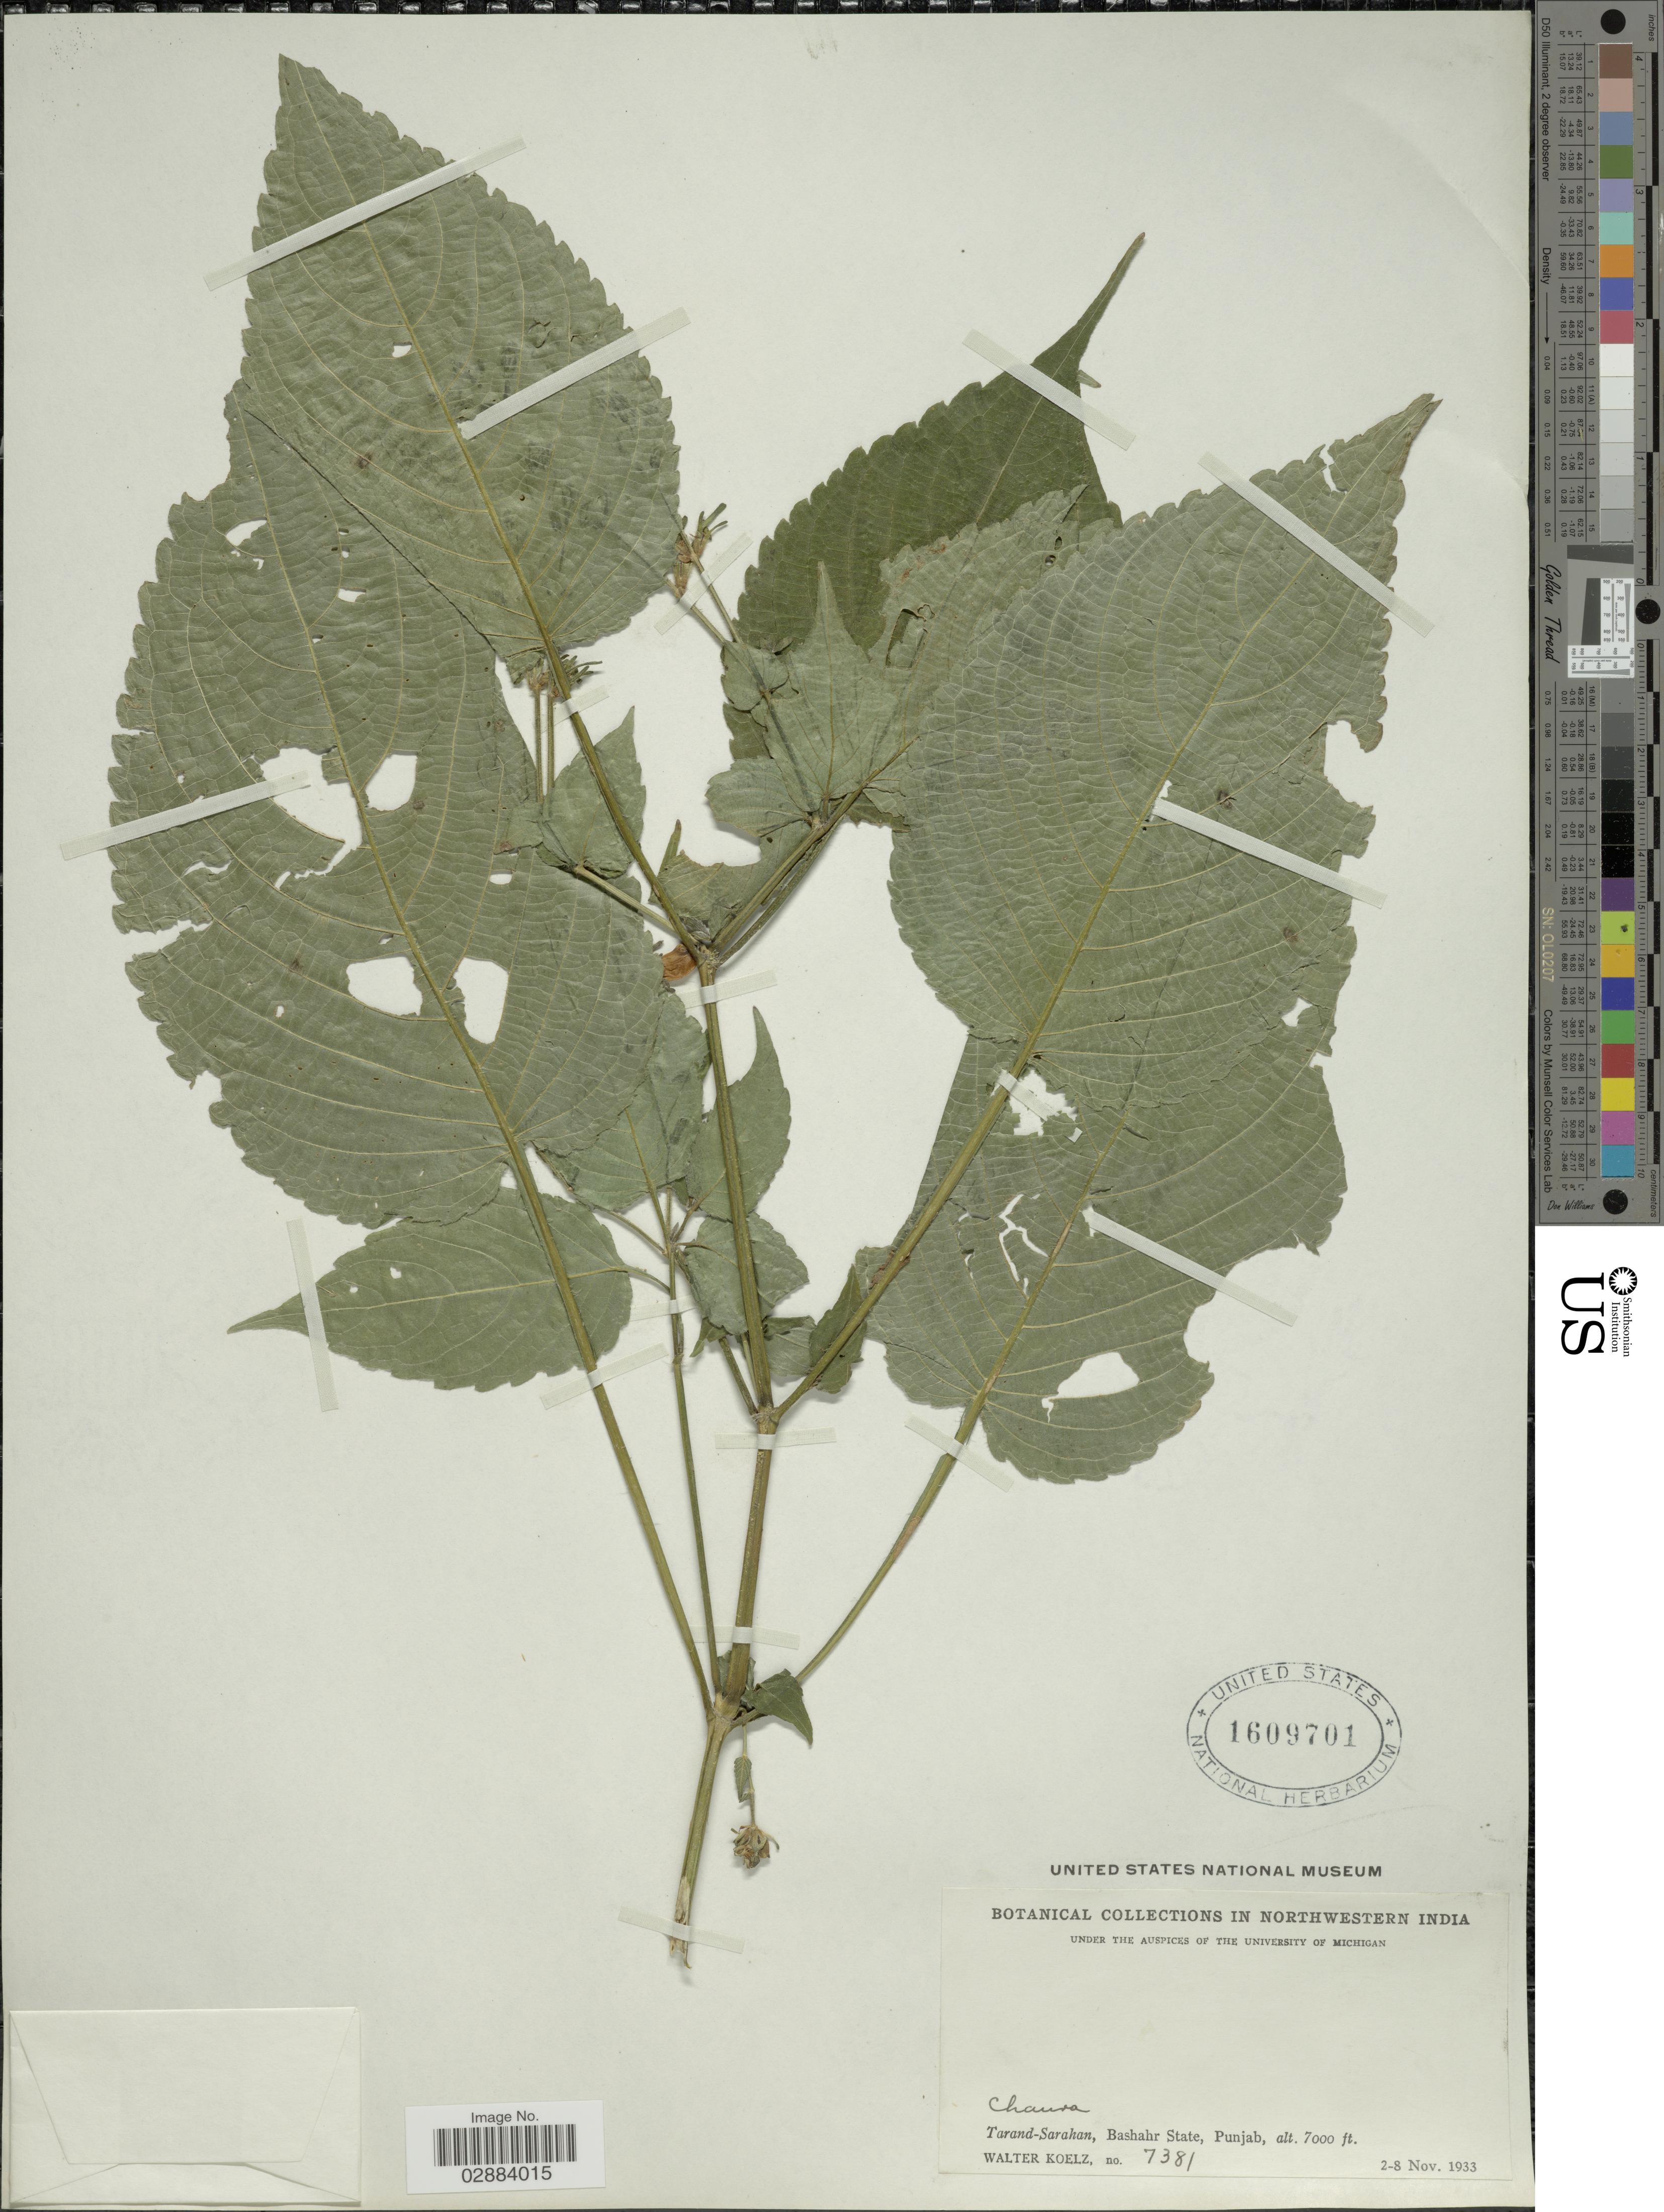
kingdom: Plantae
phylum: Tracheophyta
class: Magnoliopsida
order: Lamiales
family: Acanthaceae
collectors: W. N. Koelz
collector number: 7381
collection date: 1933-11-02/1933-11-08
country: India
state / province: Punjab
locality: Northwestern India. Chaura. Tarand-Sarahan, Bashahr State, Punjab.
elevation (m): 2134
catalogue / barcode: US 1609701